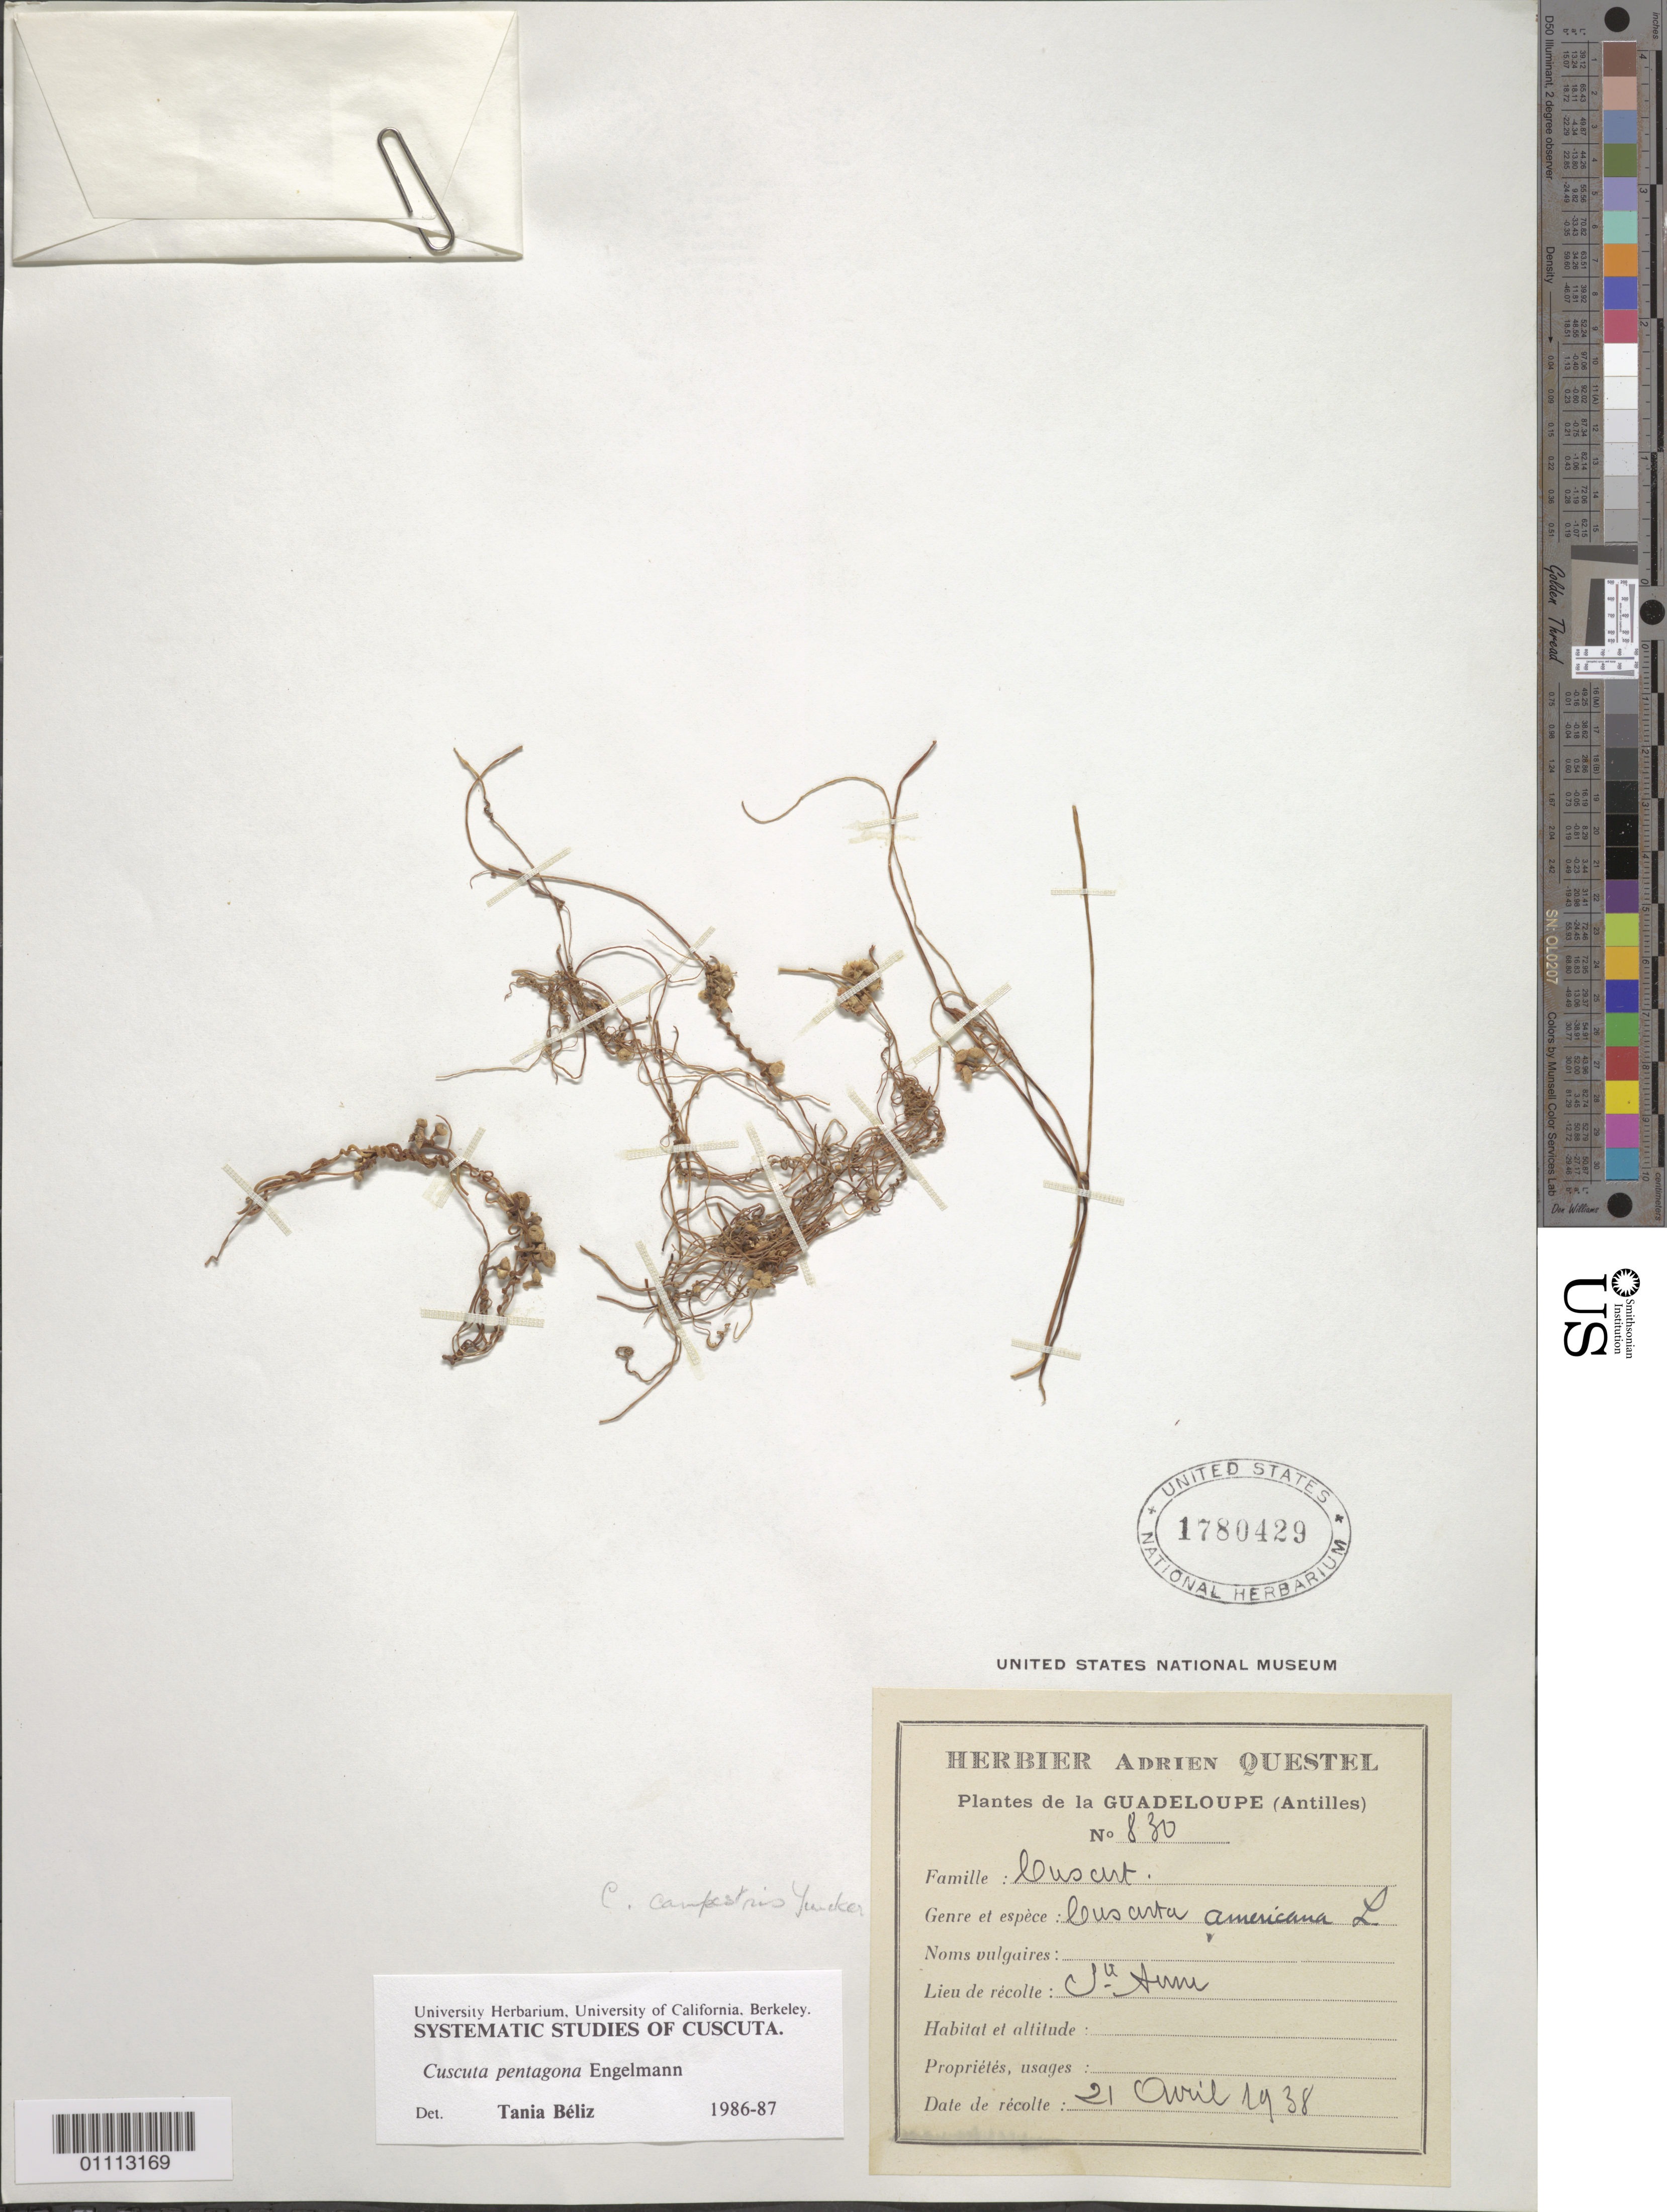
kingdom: Plantae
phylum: Tracheophyta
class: Magnoliopsida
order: Solanales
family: Convolvulaceae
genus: Cuscuta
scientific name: Cuscuta pentagona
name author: Engelm.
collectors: A. Questel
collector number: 830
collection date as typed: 21 Apr 1938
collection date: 1938-04-21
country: Guadeloupe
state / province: St. Anne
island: Basse Terre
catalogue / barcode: US 1780429